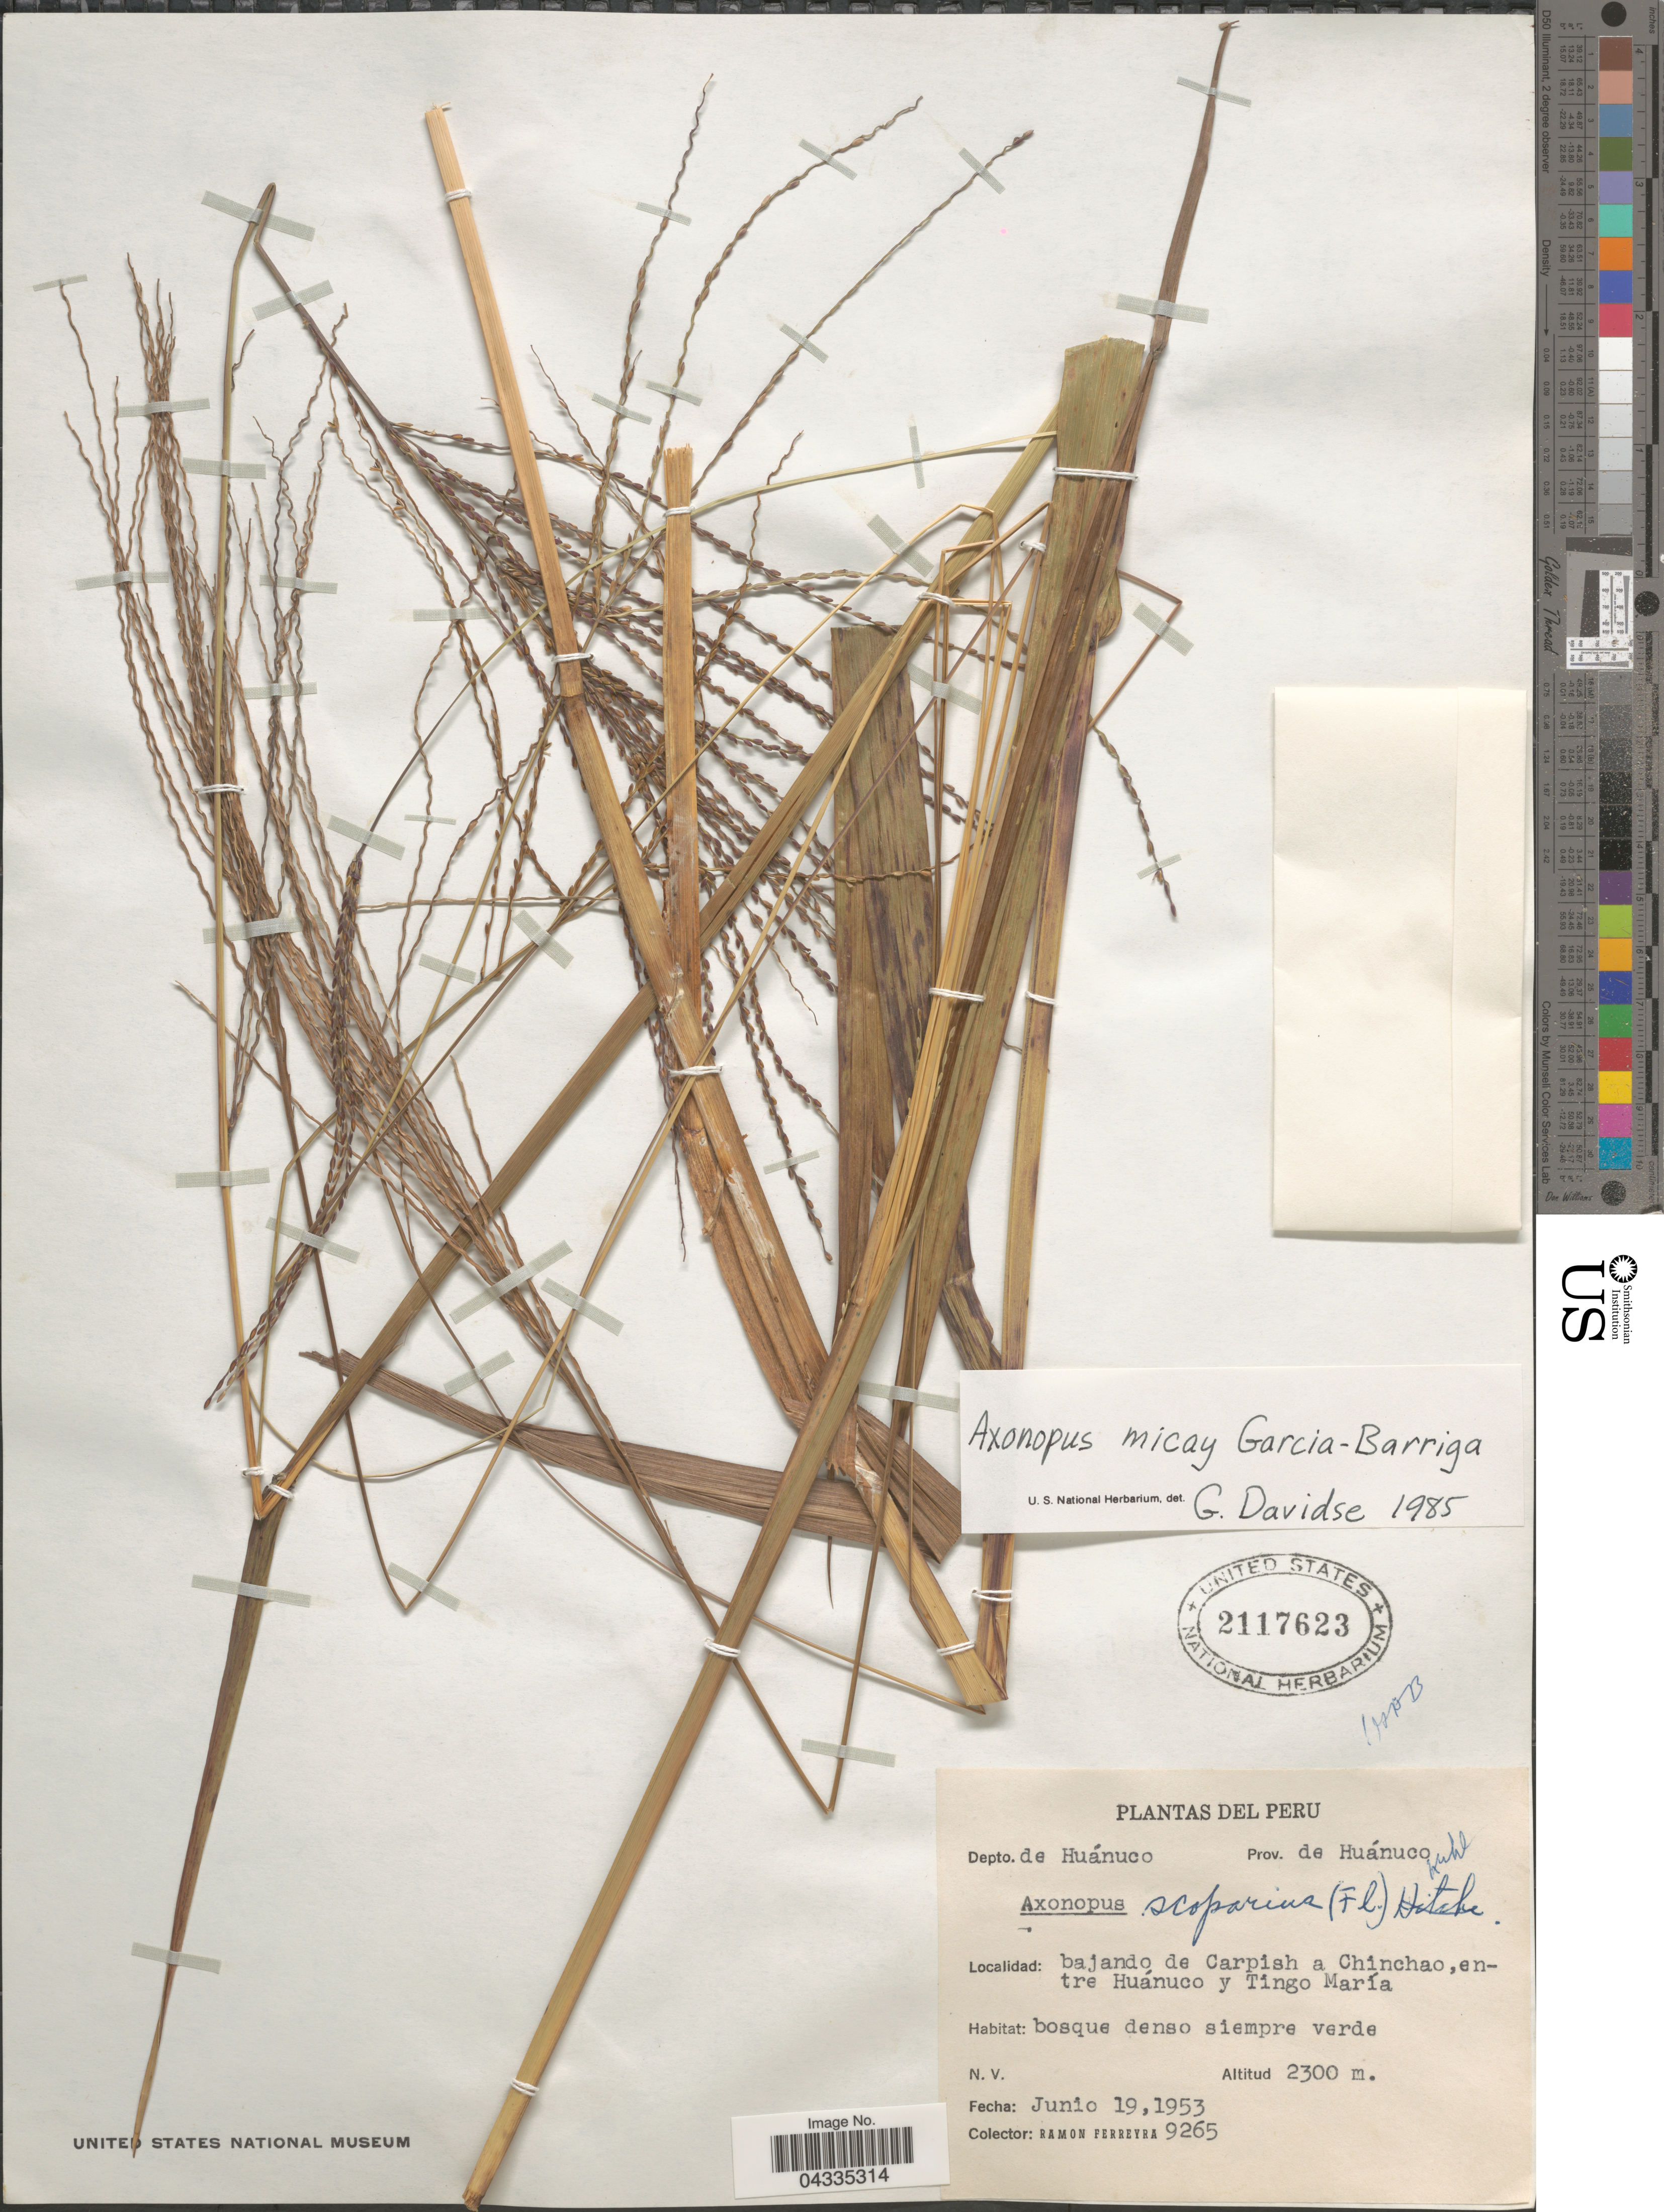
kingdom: Plantae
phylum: Tracheophyta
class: Liliopsida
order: Poales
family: Poaceae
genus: Axonopus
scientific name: Axonopus scoparius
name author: (Flüggé) Kuhlm.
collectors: R. A. Ferreyra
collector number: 9265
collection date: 1953-06-19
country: Peru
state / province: Huánuco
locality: Depto. de Huánuco. Bajando de Carpish a Chinchao, entre Huánuco y Tingo María. Bosque denso siempre verde.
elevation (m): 2300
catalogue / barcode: US 2117623